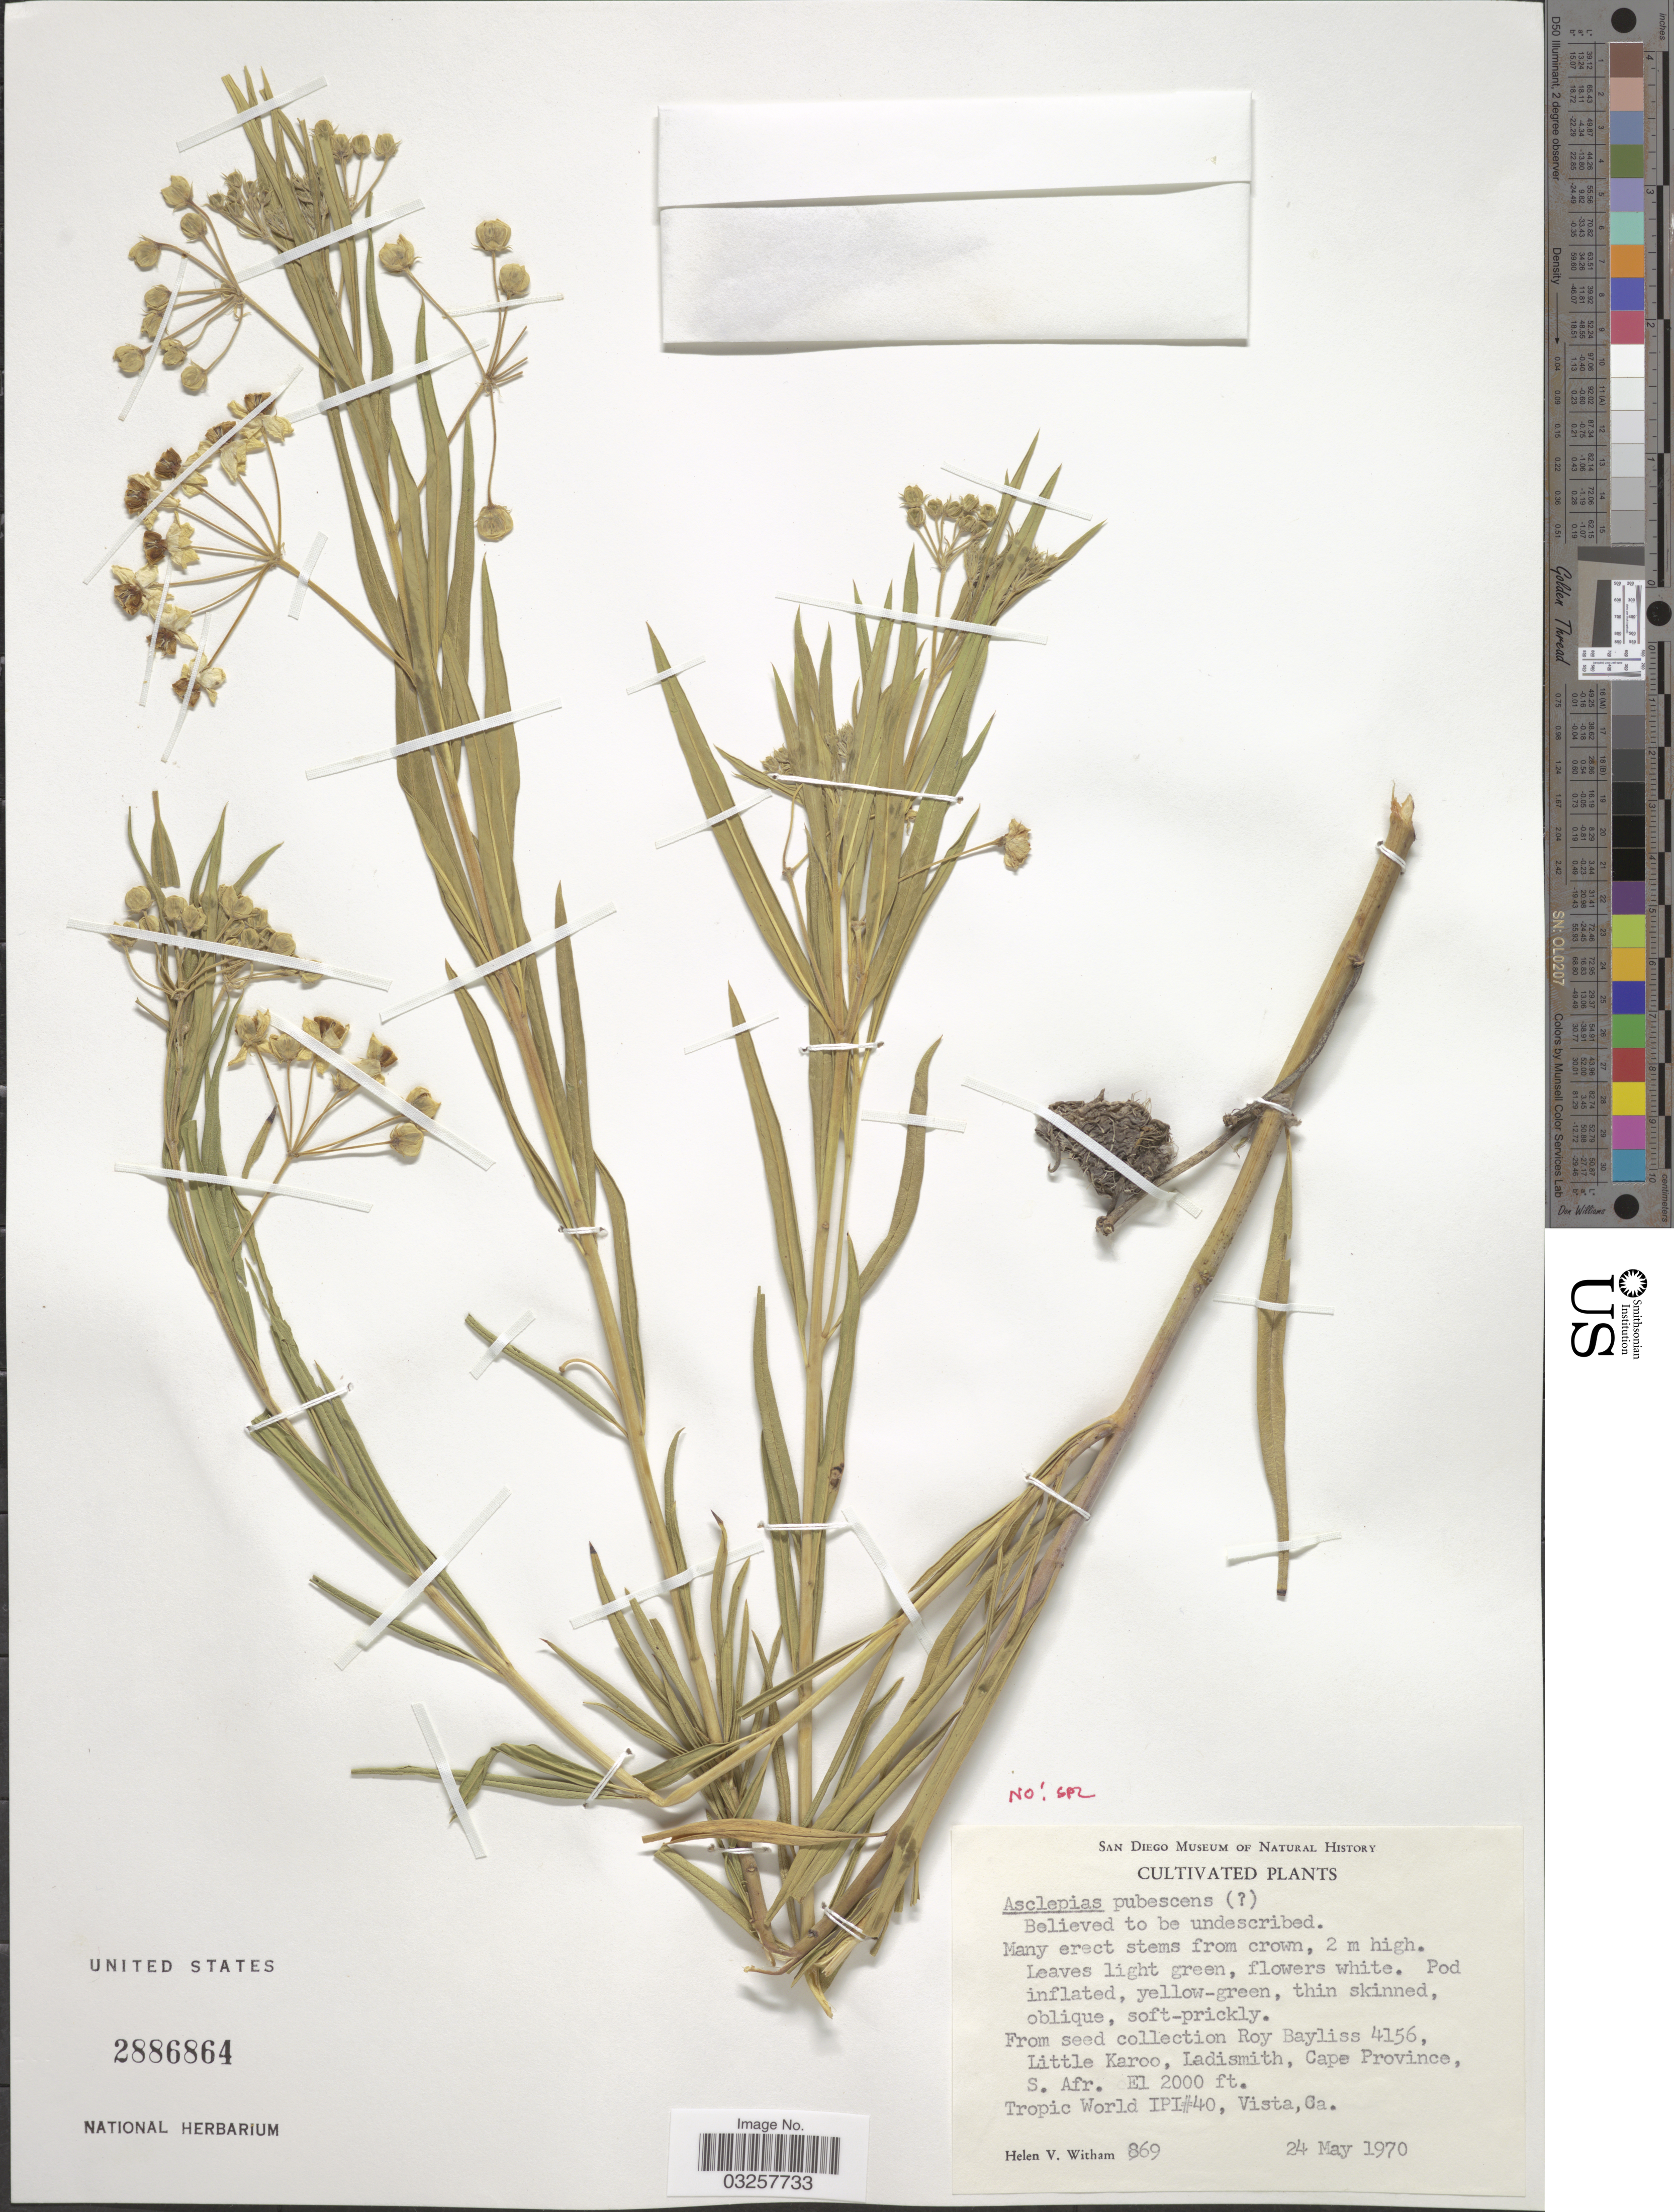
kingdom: Plantae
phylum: Tracheophyta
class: Magnoliopsida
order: Gentianales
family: Apocynaceae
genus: Asclepias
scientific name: Asclepias sp.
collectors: H. Witham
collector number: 869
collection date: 1970-05-24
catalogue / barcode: US 2886864